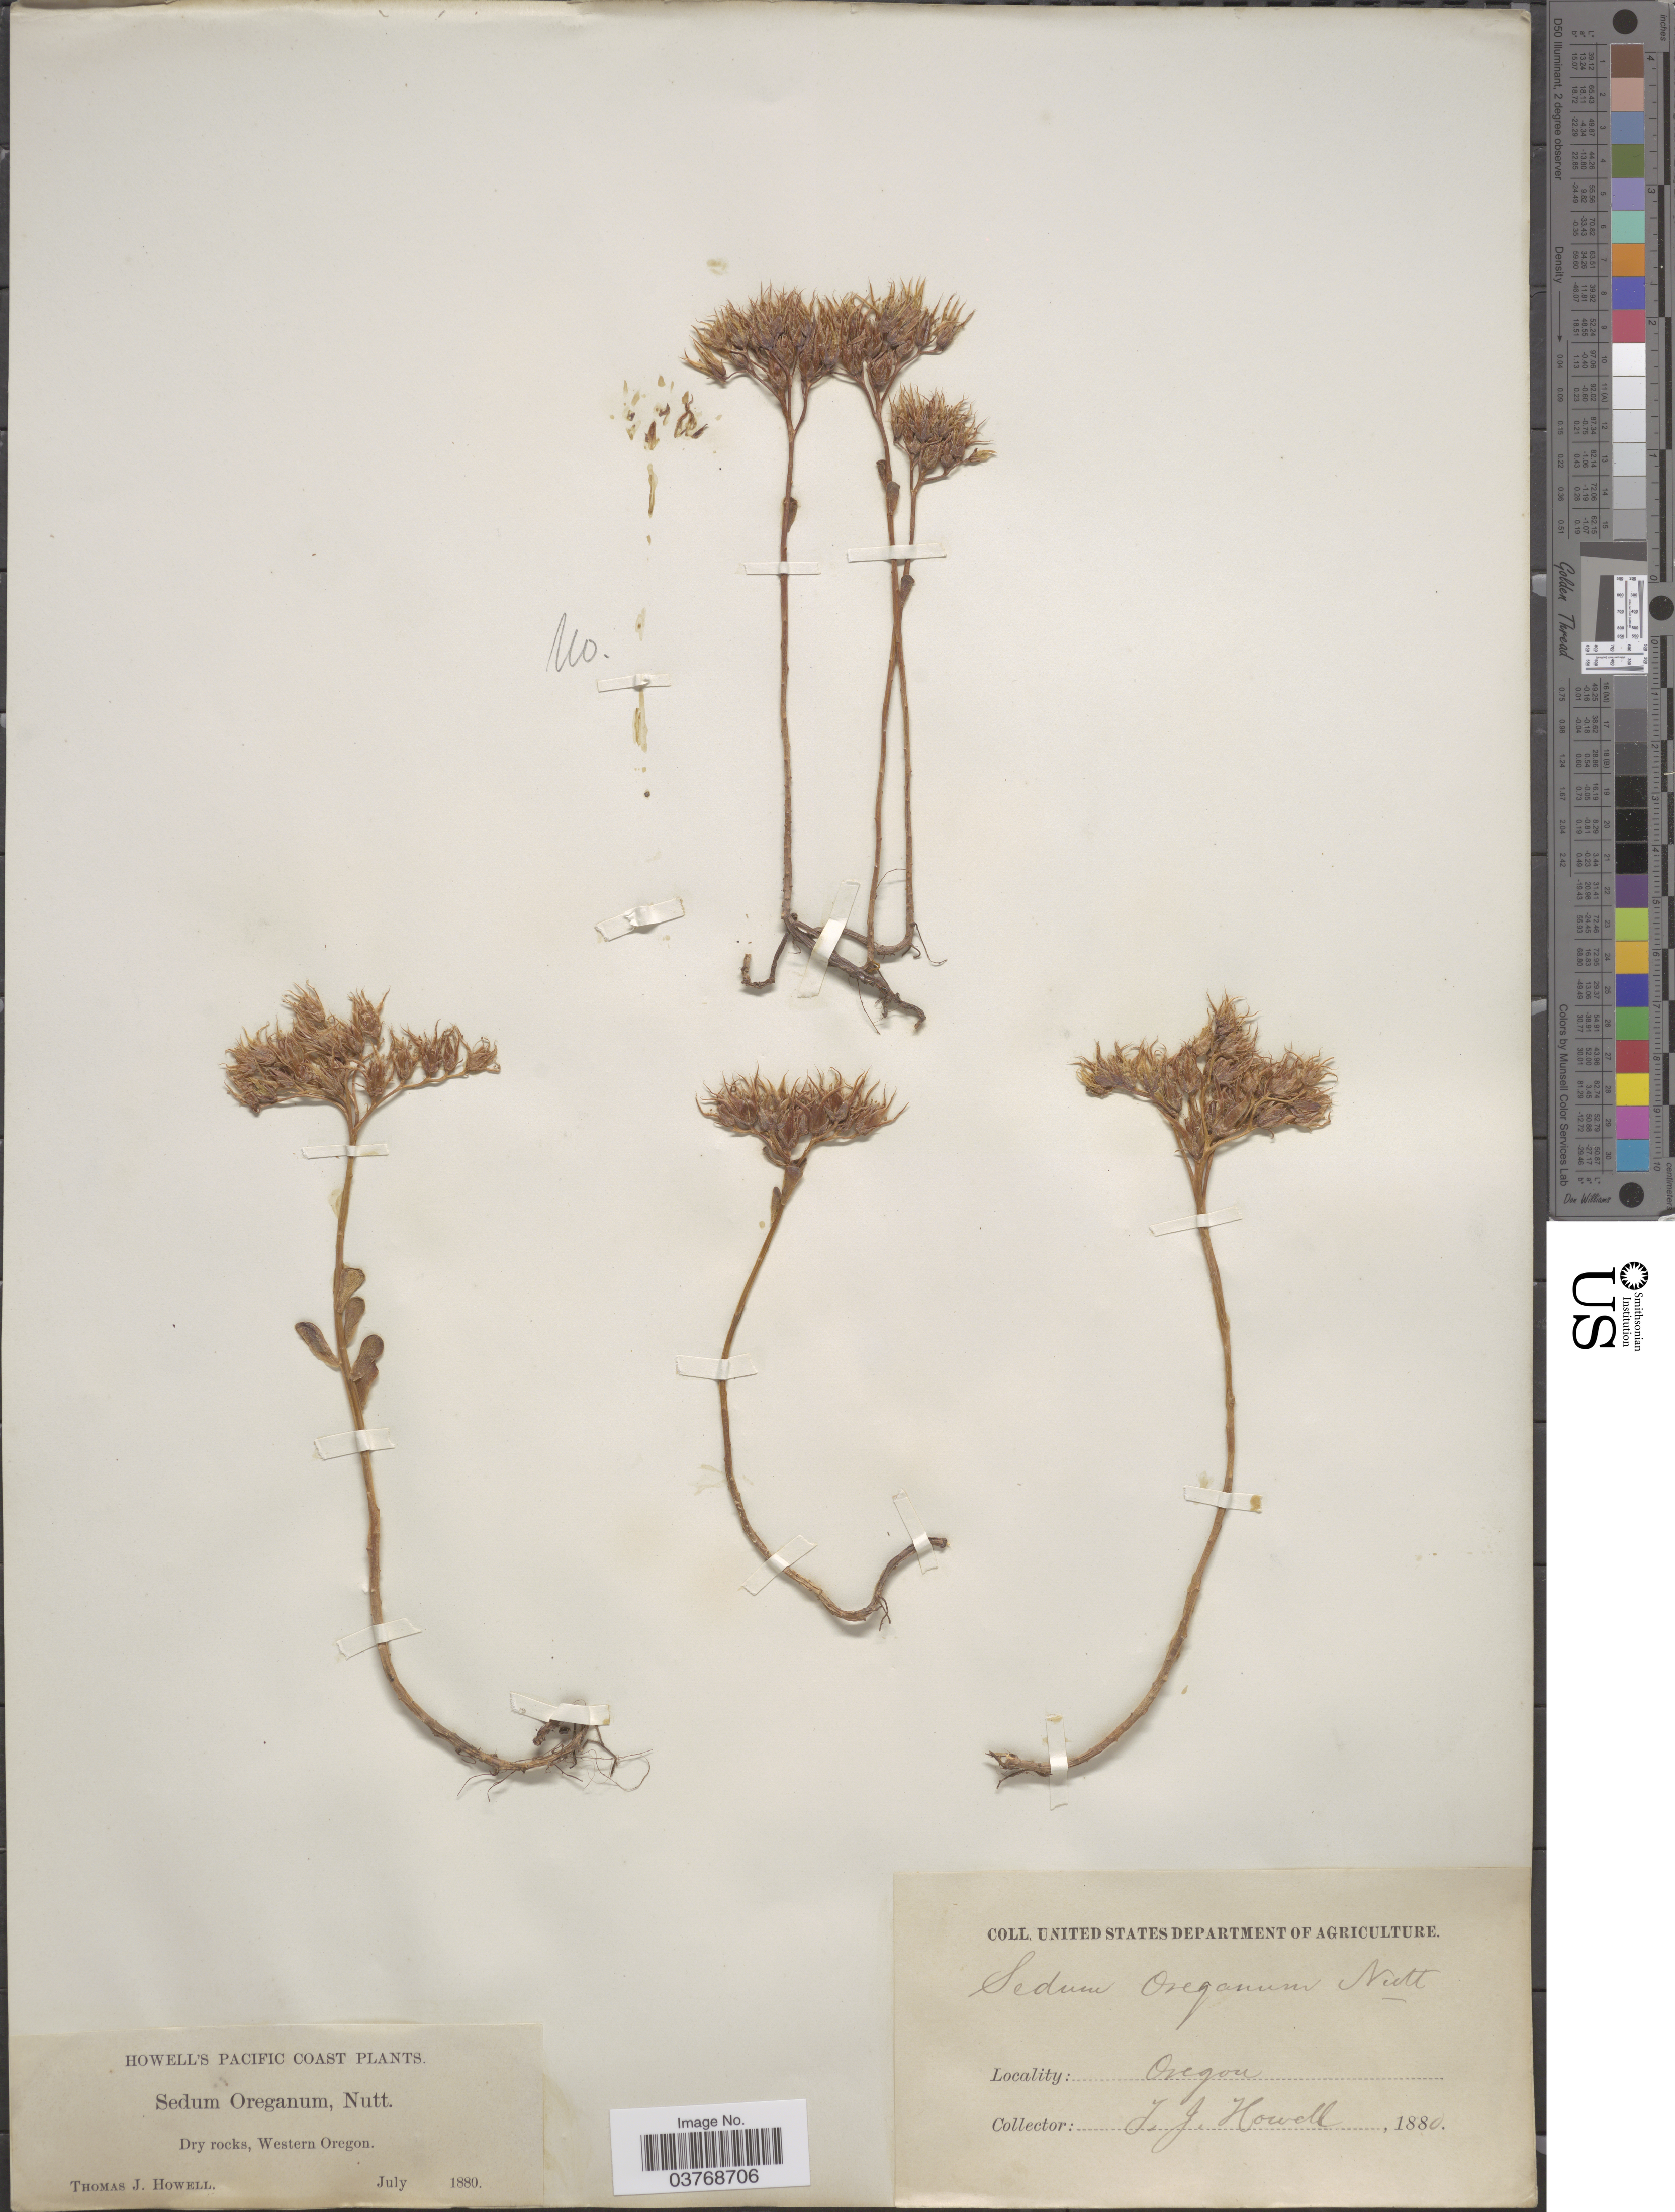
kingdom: Plantae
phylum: Tracheophyta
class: Magnoliopsida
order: Saxifragales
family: Crassulaceae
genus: Sedum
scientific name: Sedum oreganum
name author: Nutt.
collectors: T. J. Howell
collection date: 1880-07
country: United States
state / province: Oregon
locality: Pacific Coast. Western Oregon.